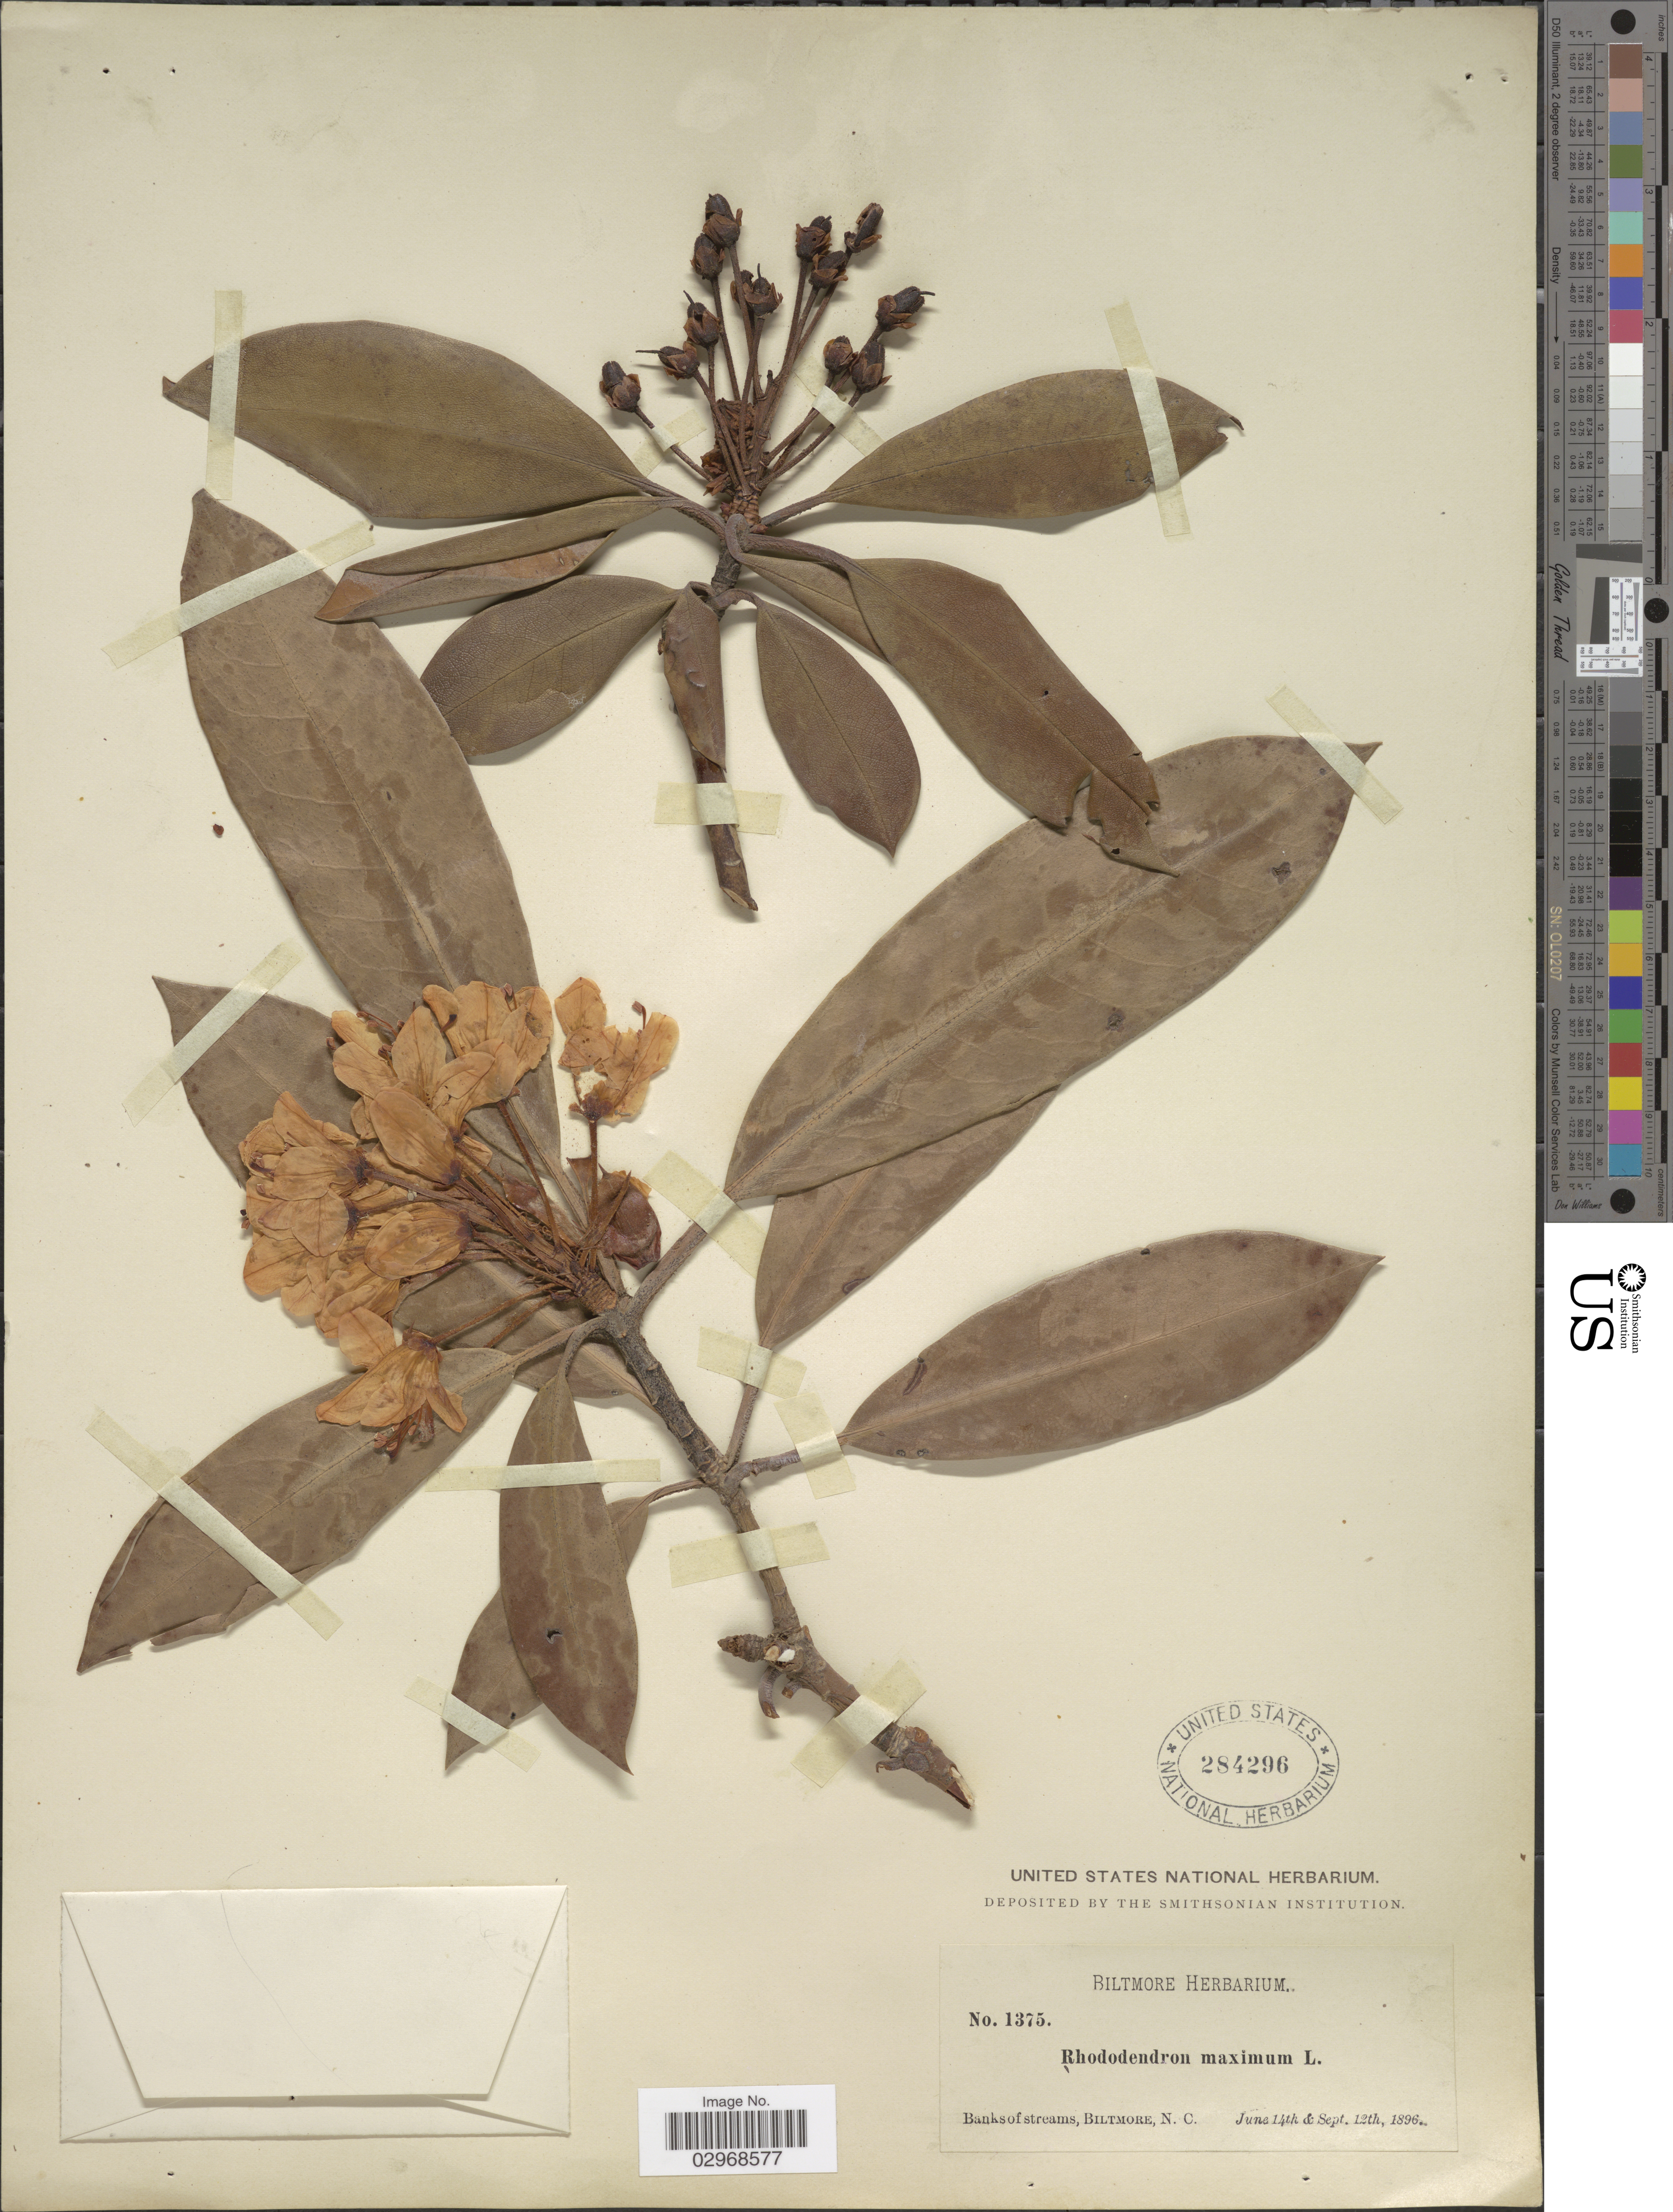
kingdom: Plantae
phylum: Tracheophyta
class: Magnoliopsida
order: Ericales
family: Ericaceae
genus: Rhododendron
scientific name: Rhododendron maximum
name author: L.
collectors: ex herb. Biltmore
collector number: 1375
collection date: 1896-06-14/1896-09-12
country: United States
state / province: North Carolina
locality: Banks of stream, Biltmore.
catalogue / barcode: US 284296